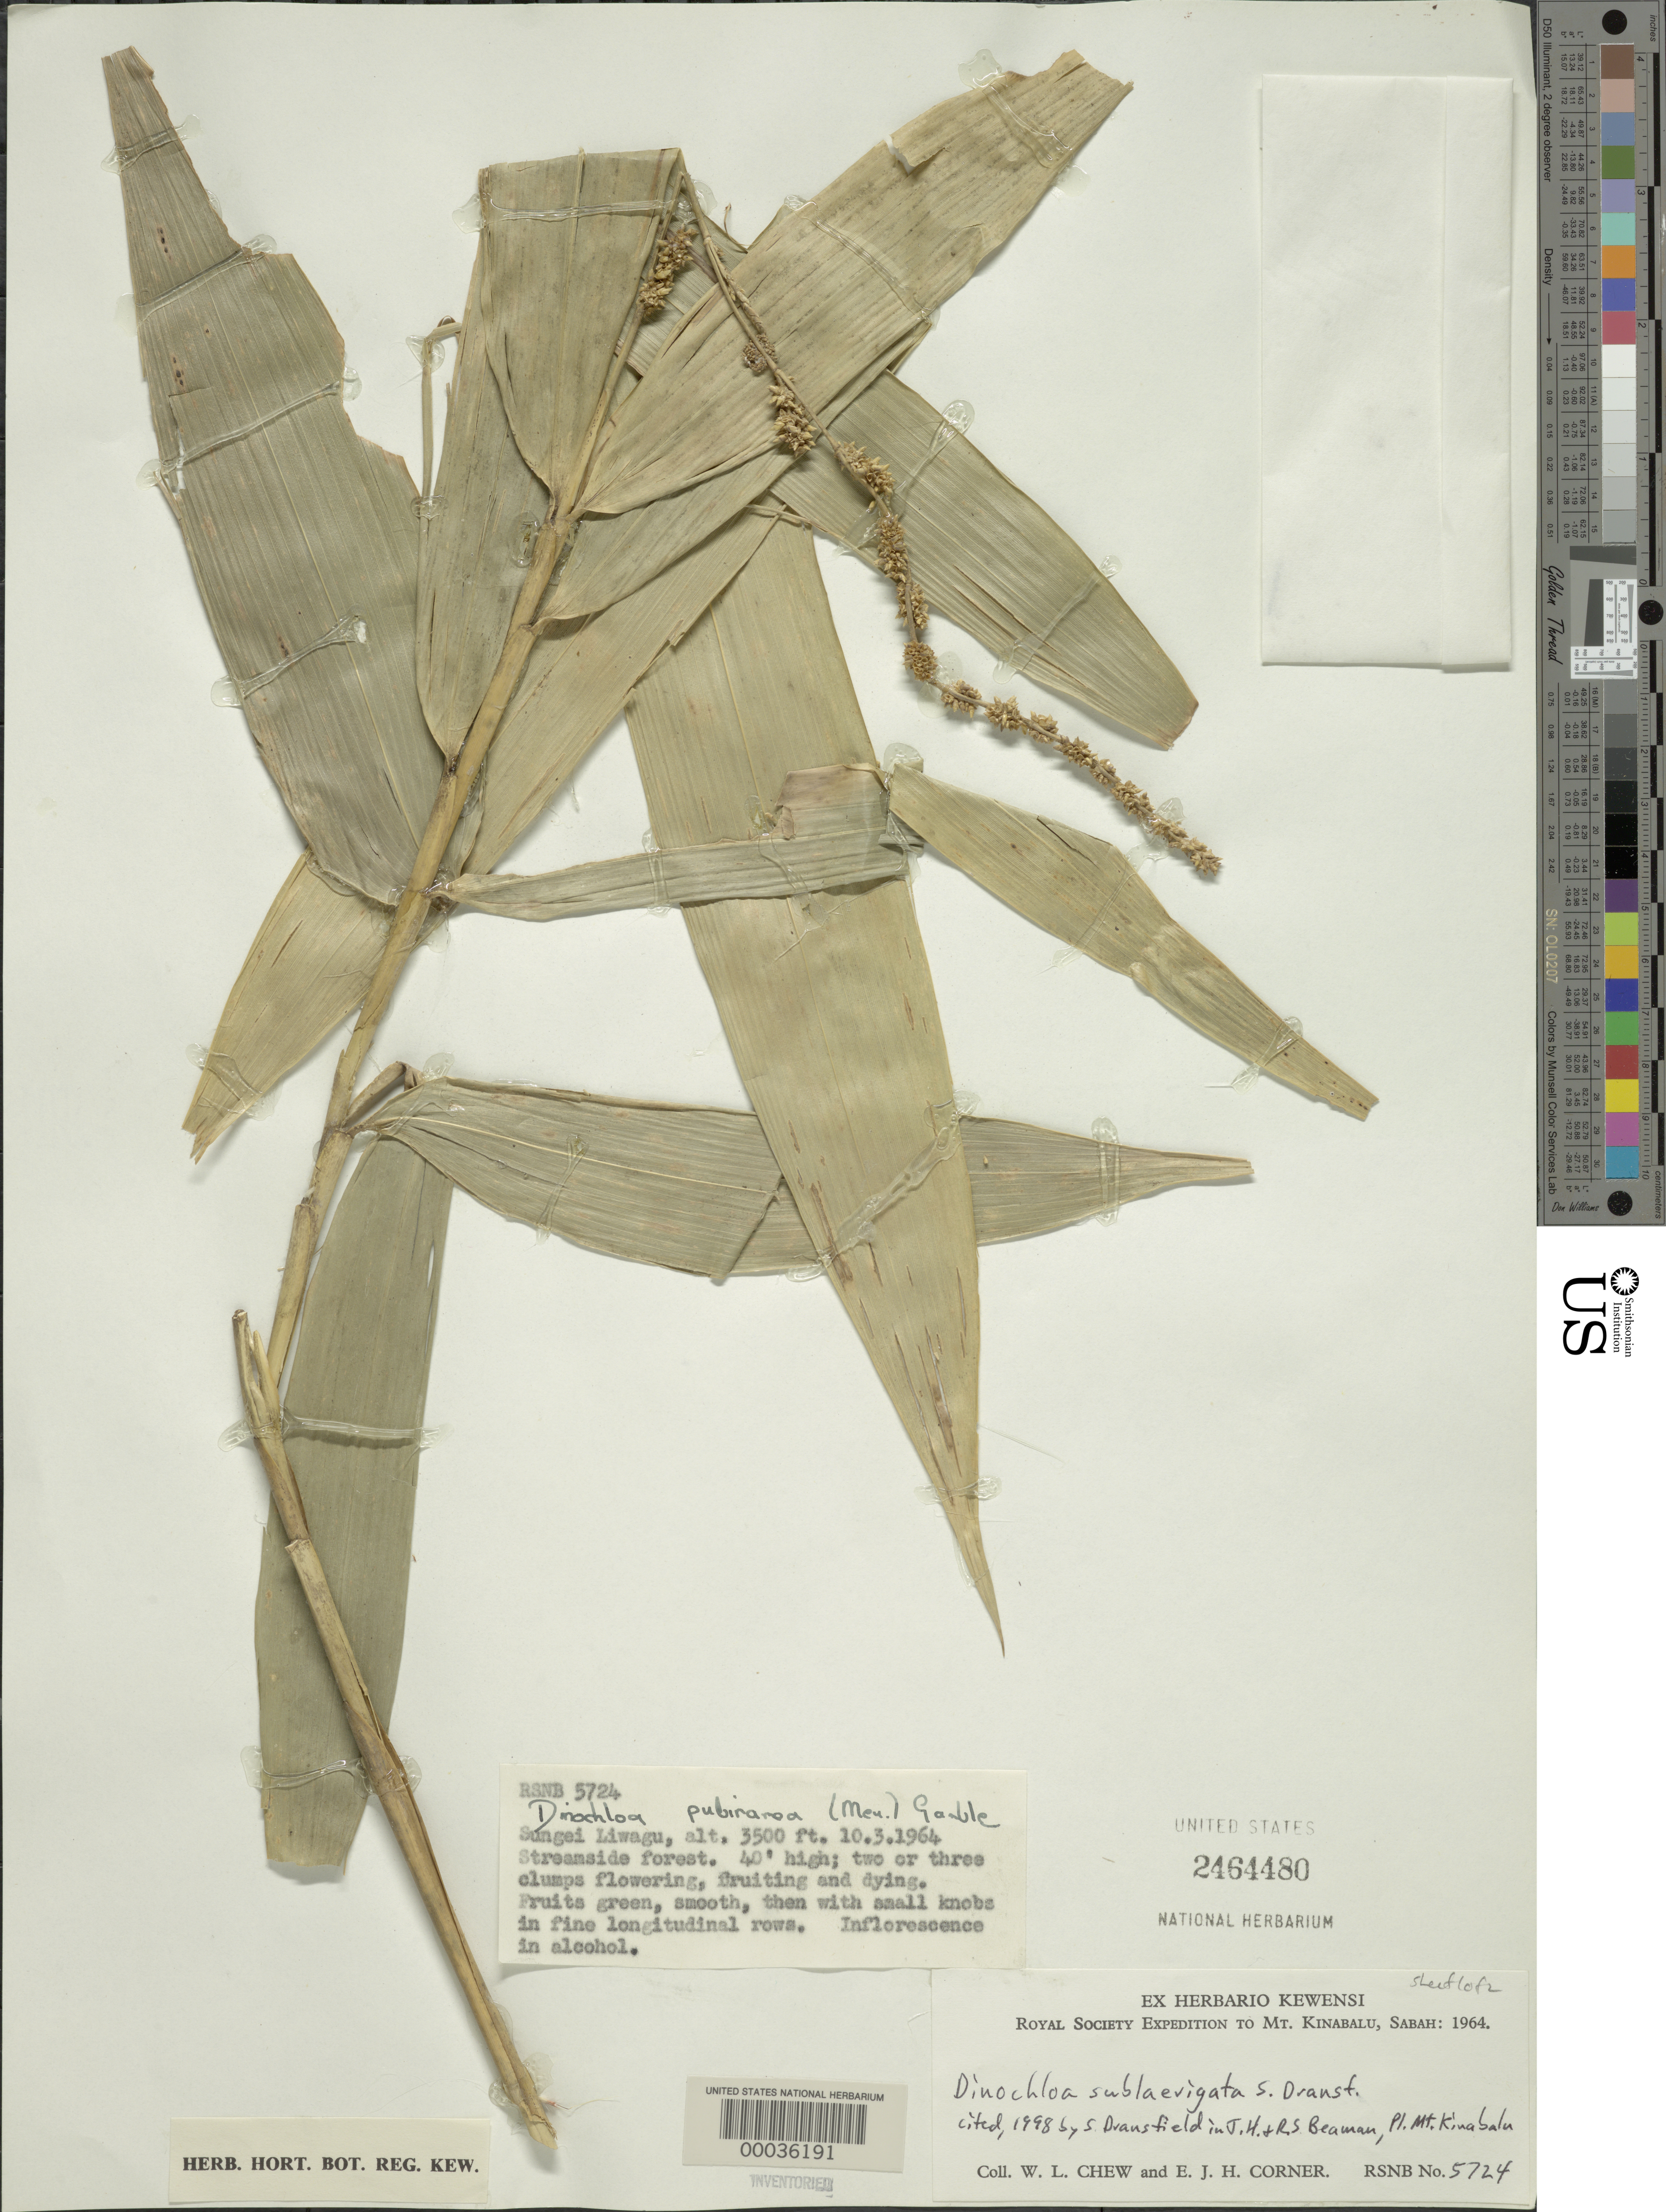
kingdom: Plantae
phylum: Tracheophyta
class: Liliopsida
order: Poales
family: Poaceae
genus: Dinochloa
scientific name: Dinochloa pubiramea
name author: Merr. ex Gamble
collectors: W. Chew & E. Corner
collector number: Rsnb 5724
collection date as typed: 10 Mar 1964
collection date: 1964-03-10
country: Malaysia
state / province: Sabah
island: Borneo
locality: Sungei liwagu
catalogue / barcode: US 2464480